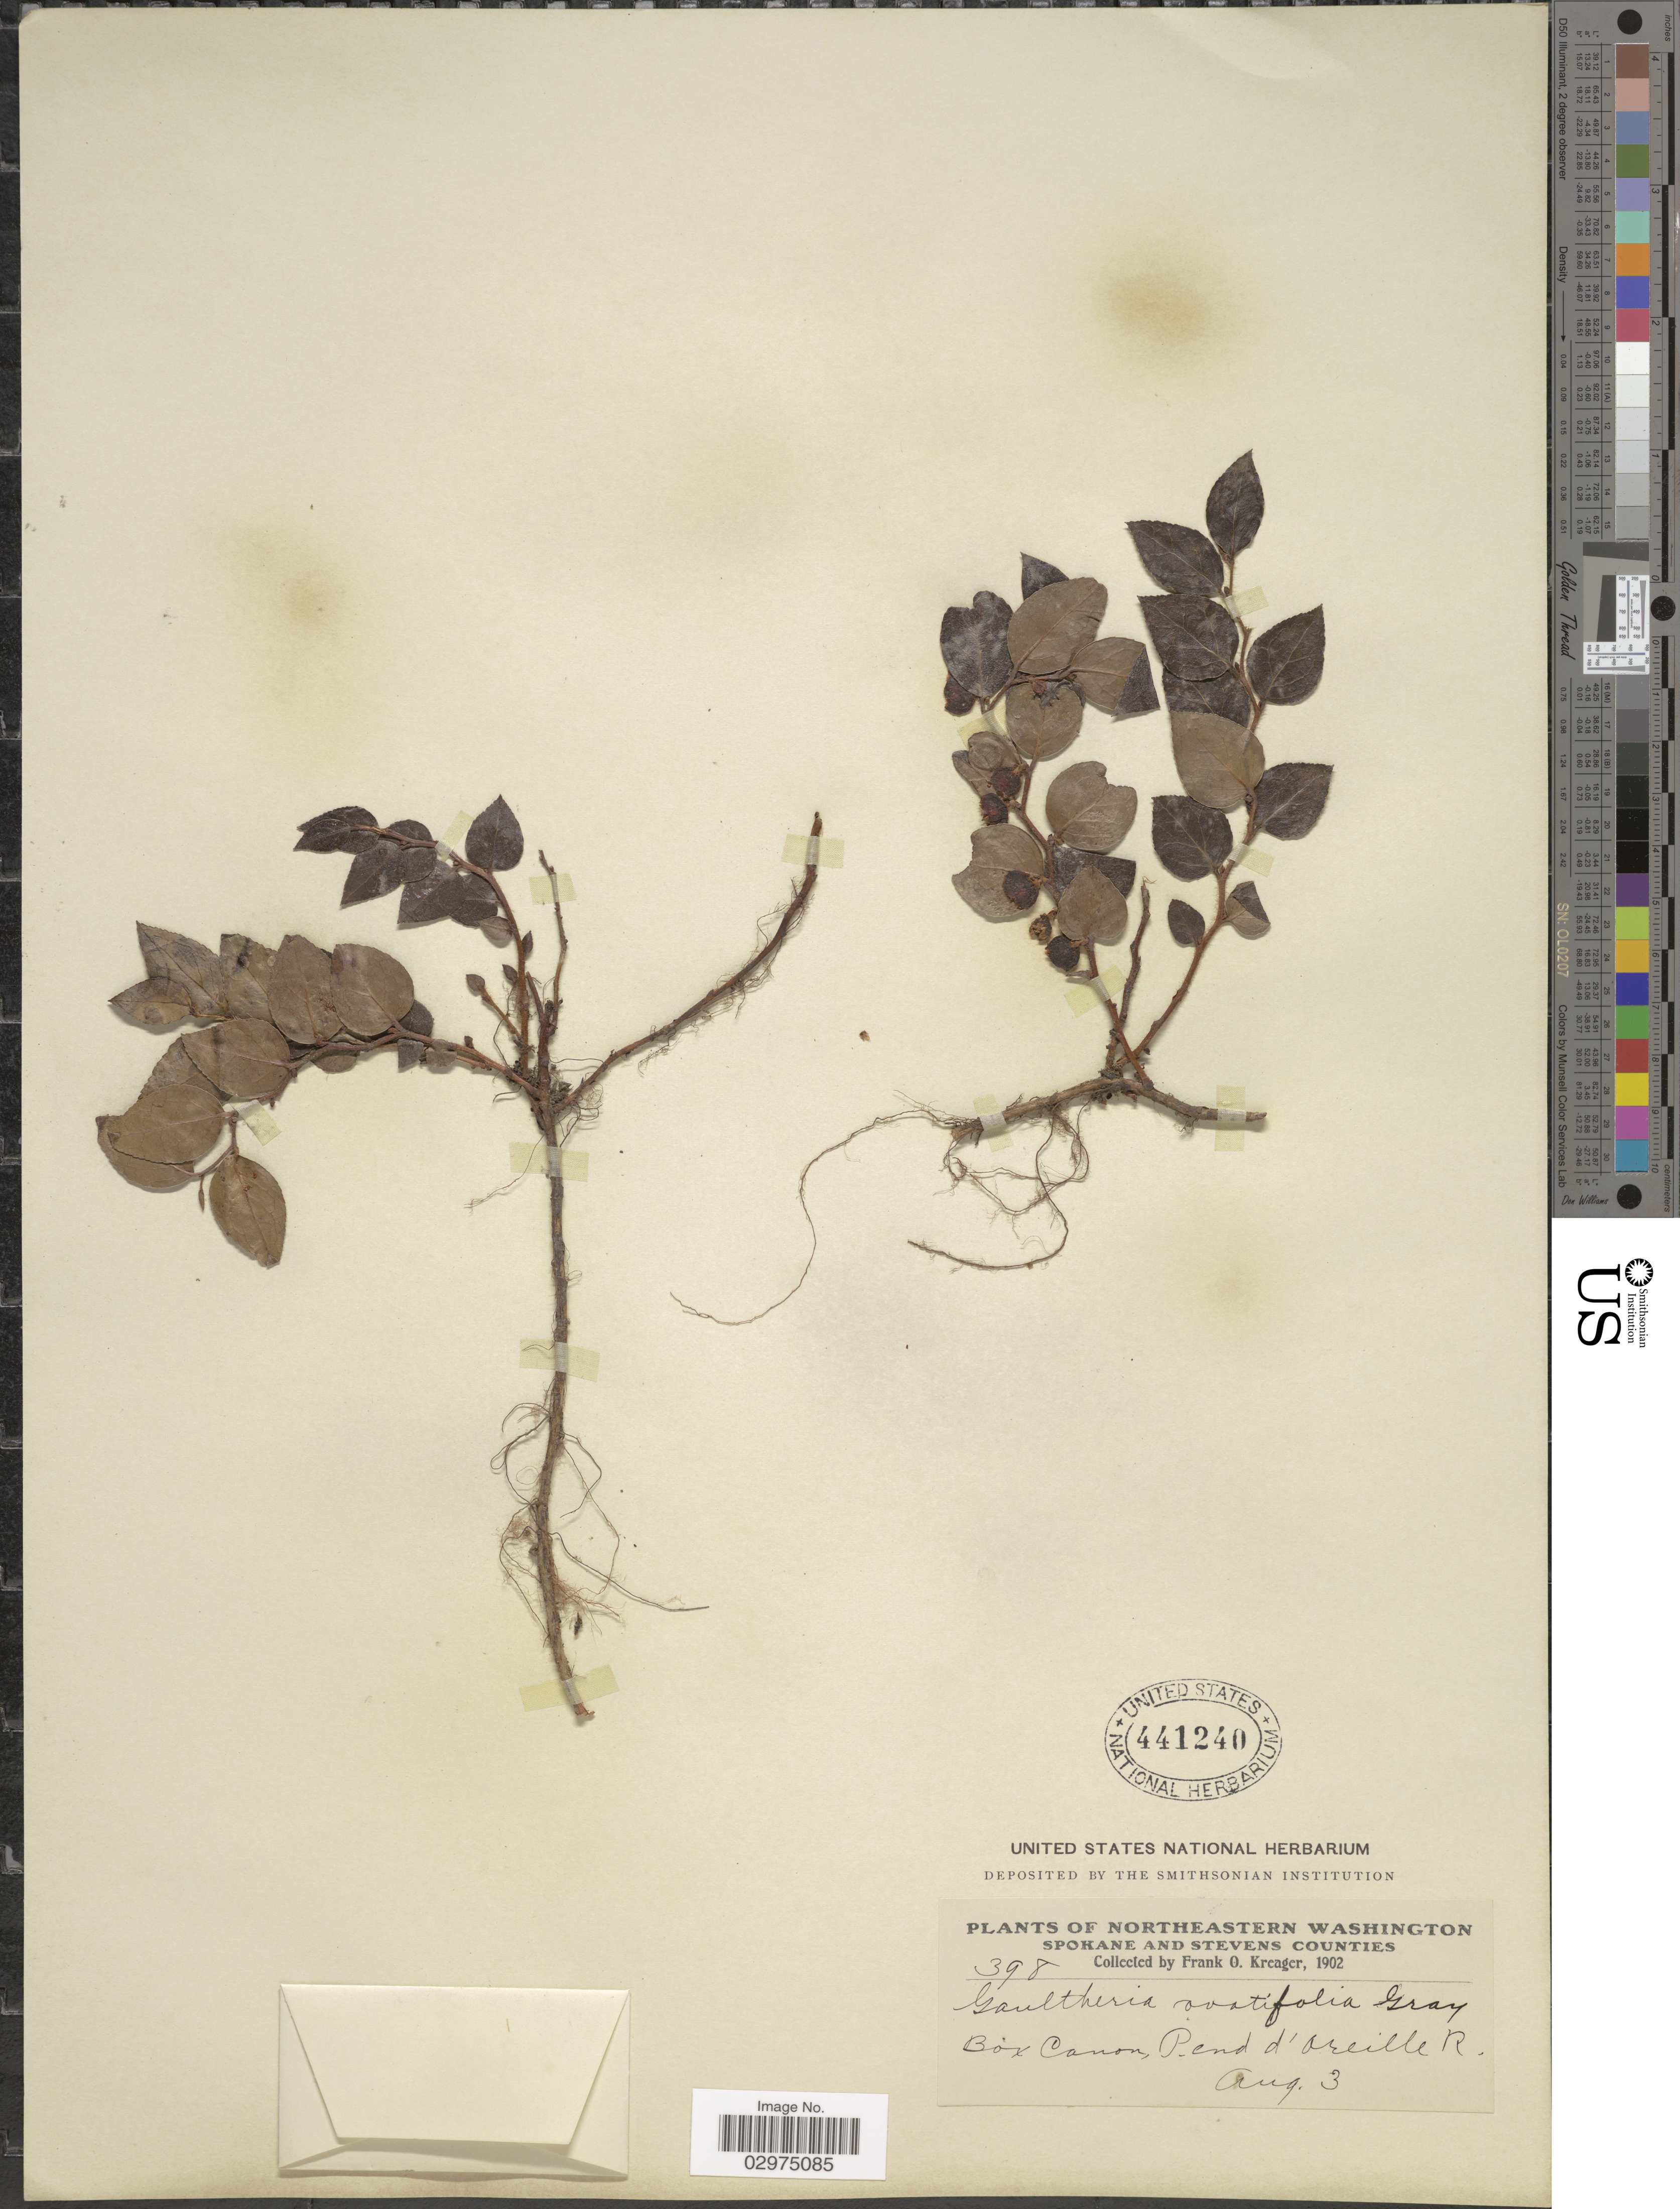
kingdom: Plantae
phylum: Tracheophyta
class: Magnoliopsida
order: Ericales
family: Ericaceae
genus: Gaultheria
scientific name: Gaultheria ovatifolia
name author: A. Gray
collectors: F. Kreager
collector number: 398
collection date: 1902-08-03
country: United States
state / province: Washington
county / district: Spokane / Stevens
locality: Northeastern Washington. Spokane and Stevens Counties. Box Canon, Pend d'Oreille R.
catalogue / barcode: US 441240